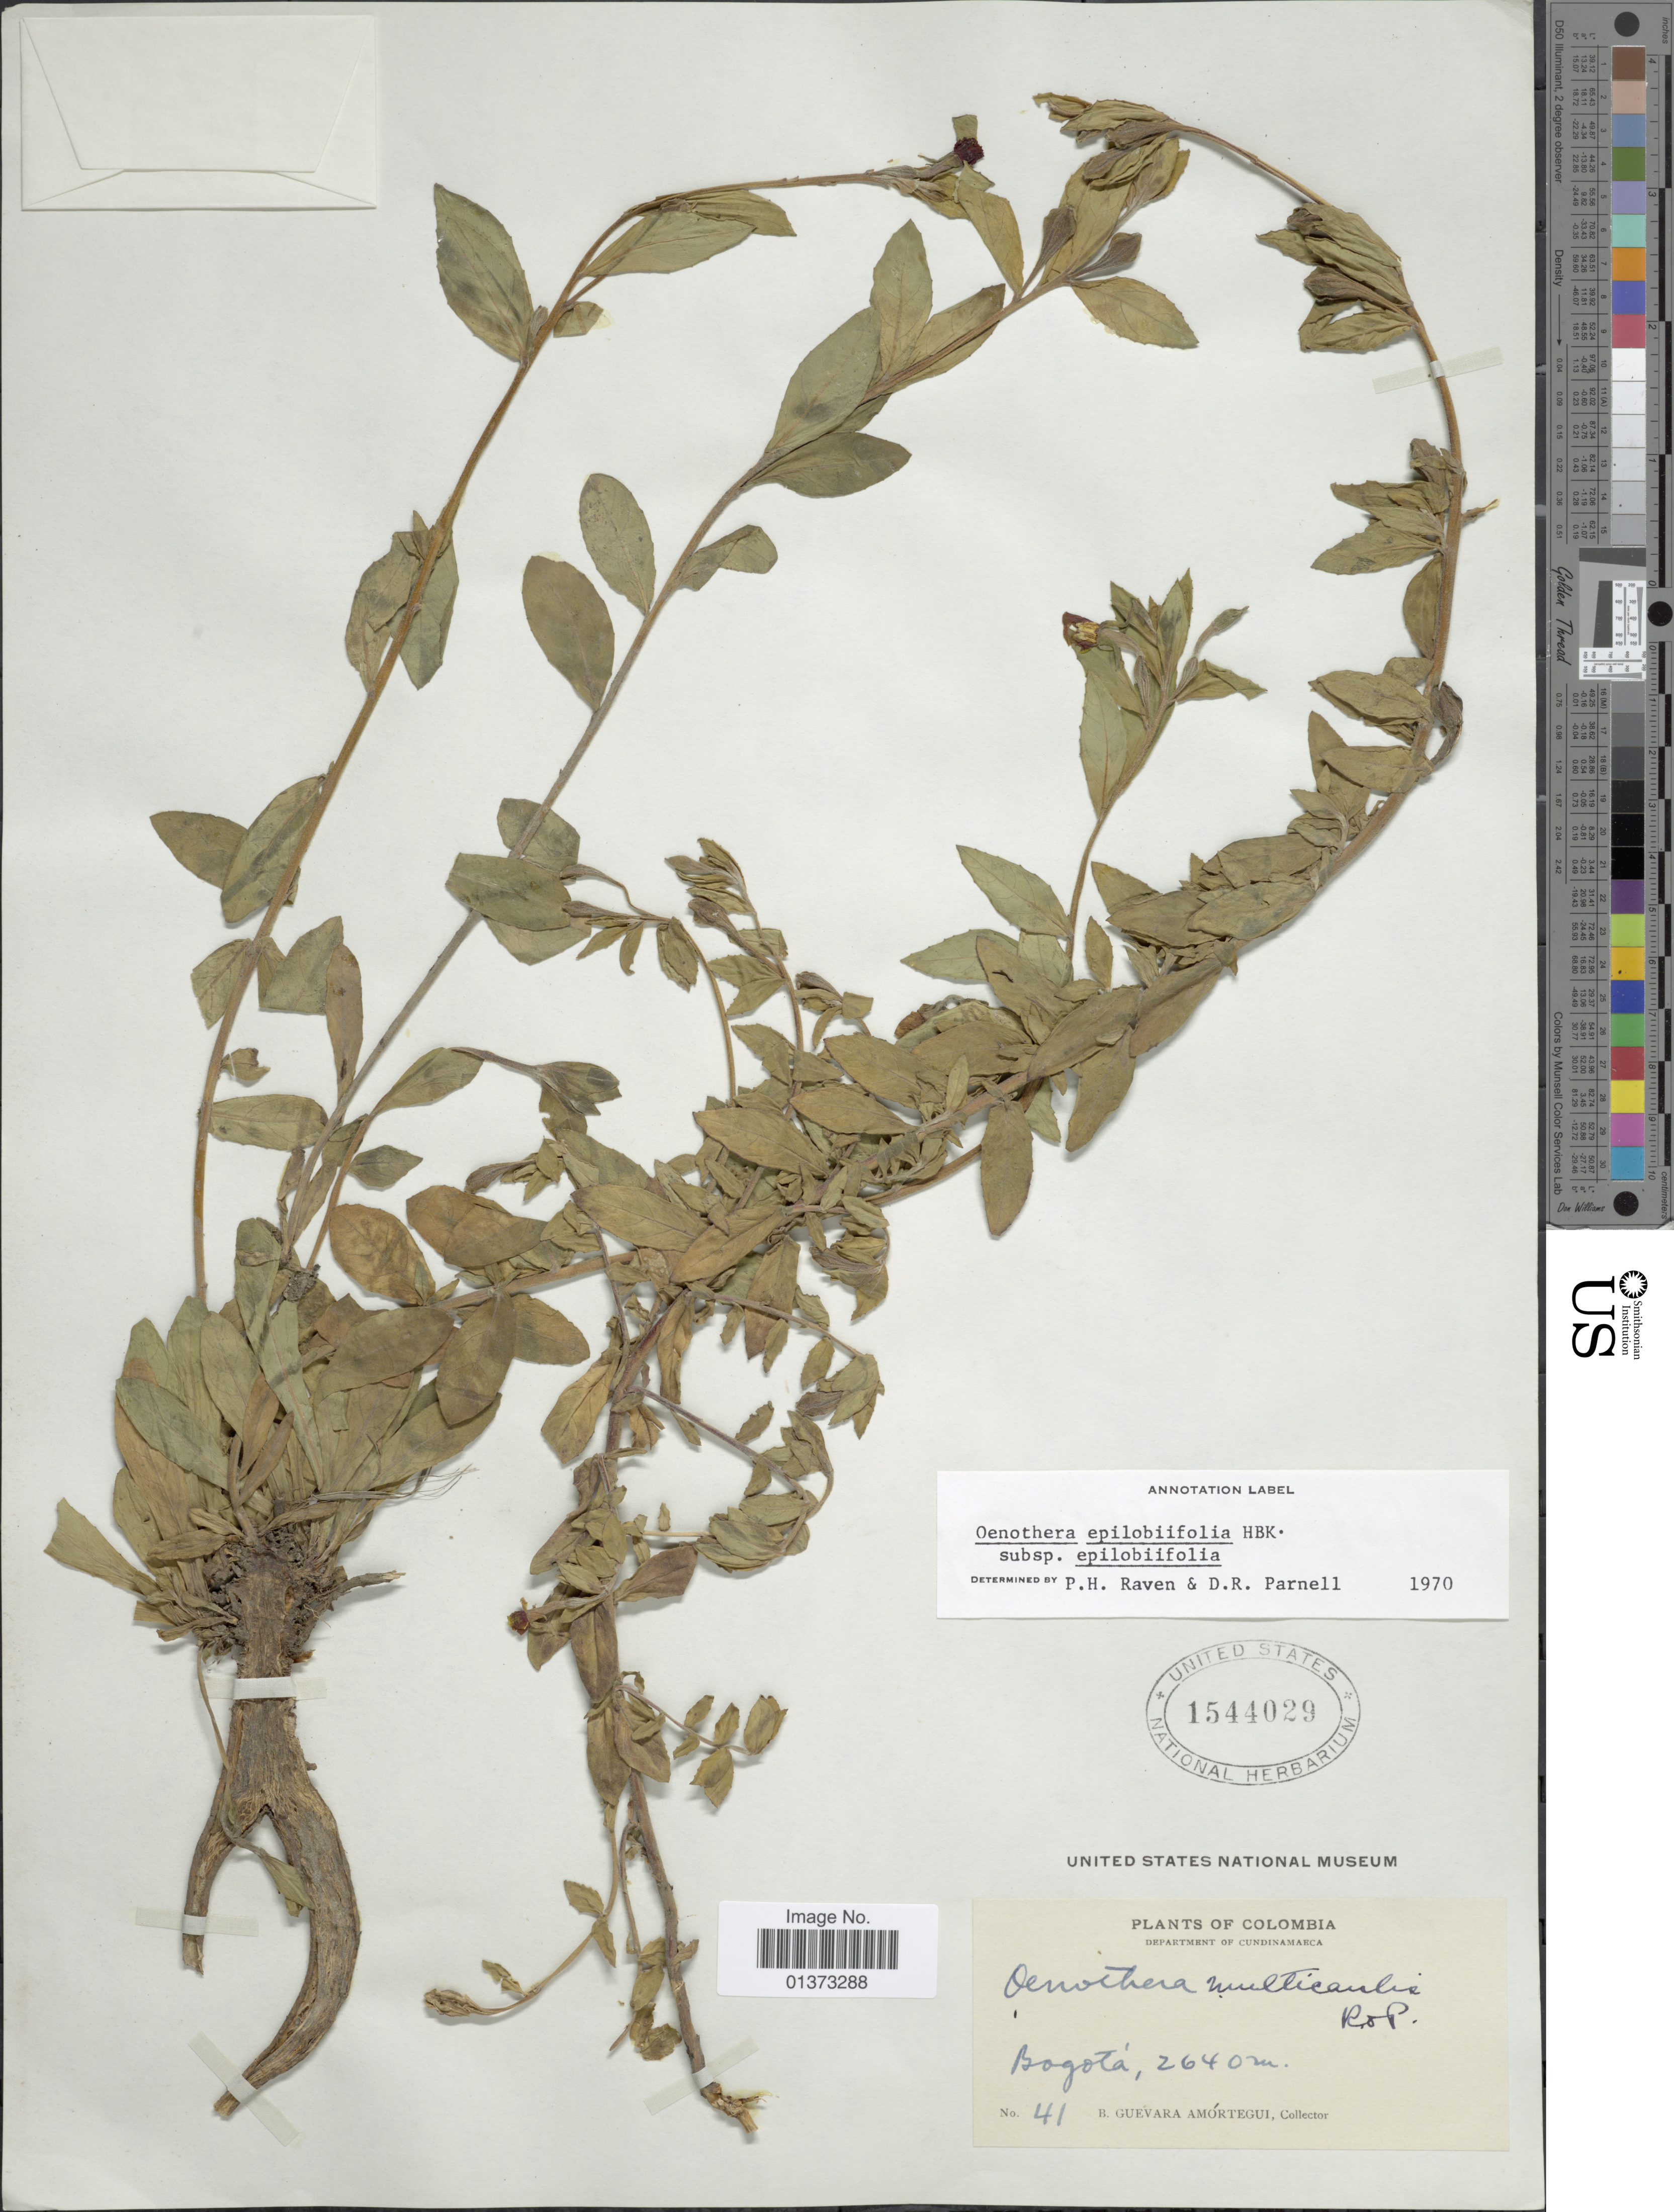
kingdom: Plantae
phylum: Tracheophyta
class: Magnoliopsida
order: Myrtales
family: Onagraceae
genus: Oenothera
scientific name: Oenothera epilobiifolia subsp. epilobiifolia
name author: Kunth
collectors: B. Amórtegui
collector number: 41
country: Colombia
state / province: Cundinamarca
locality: Bogotá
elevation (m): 2640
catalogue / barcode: US 1544029